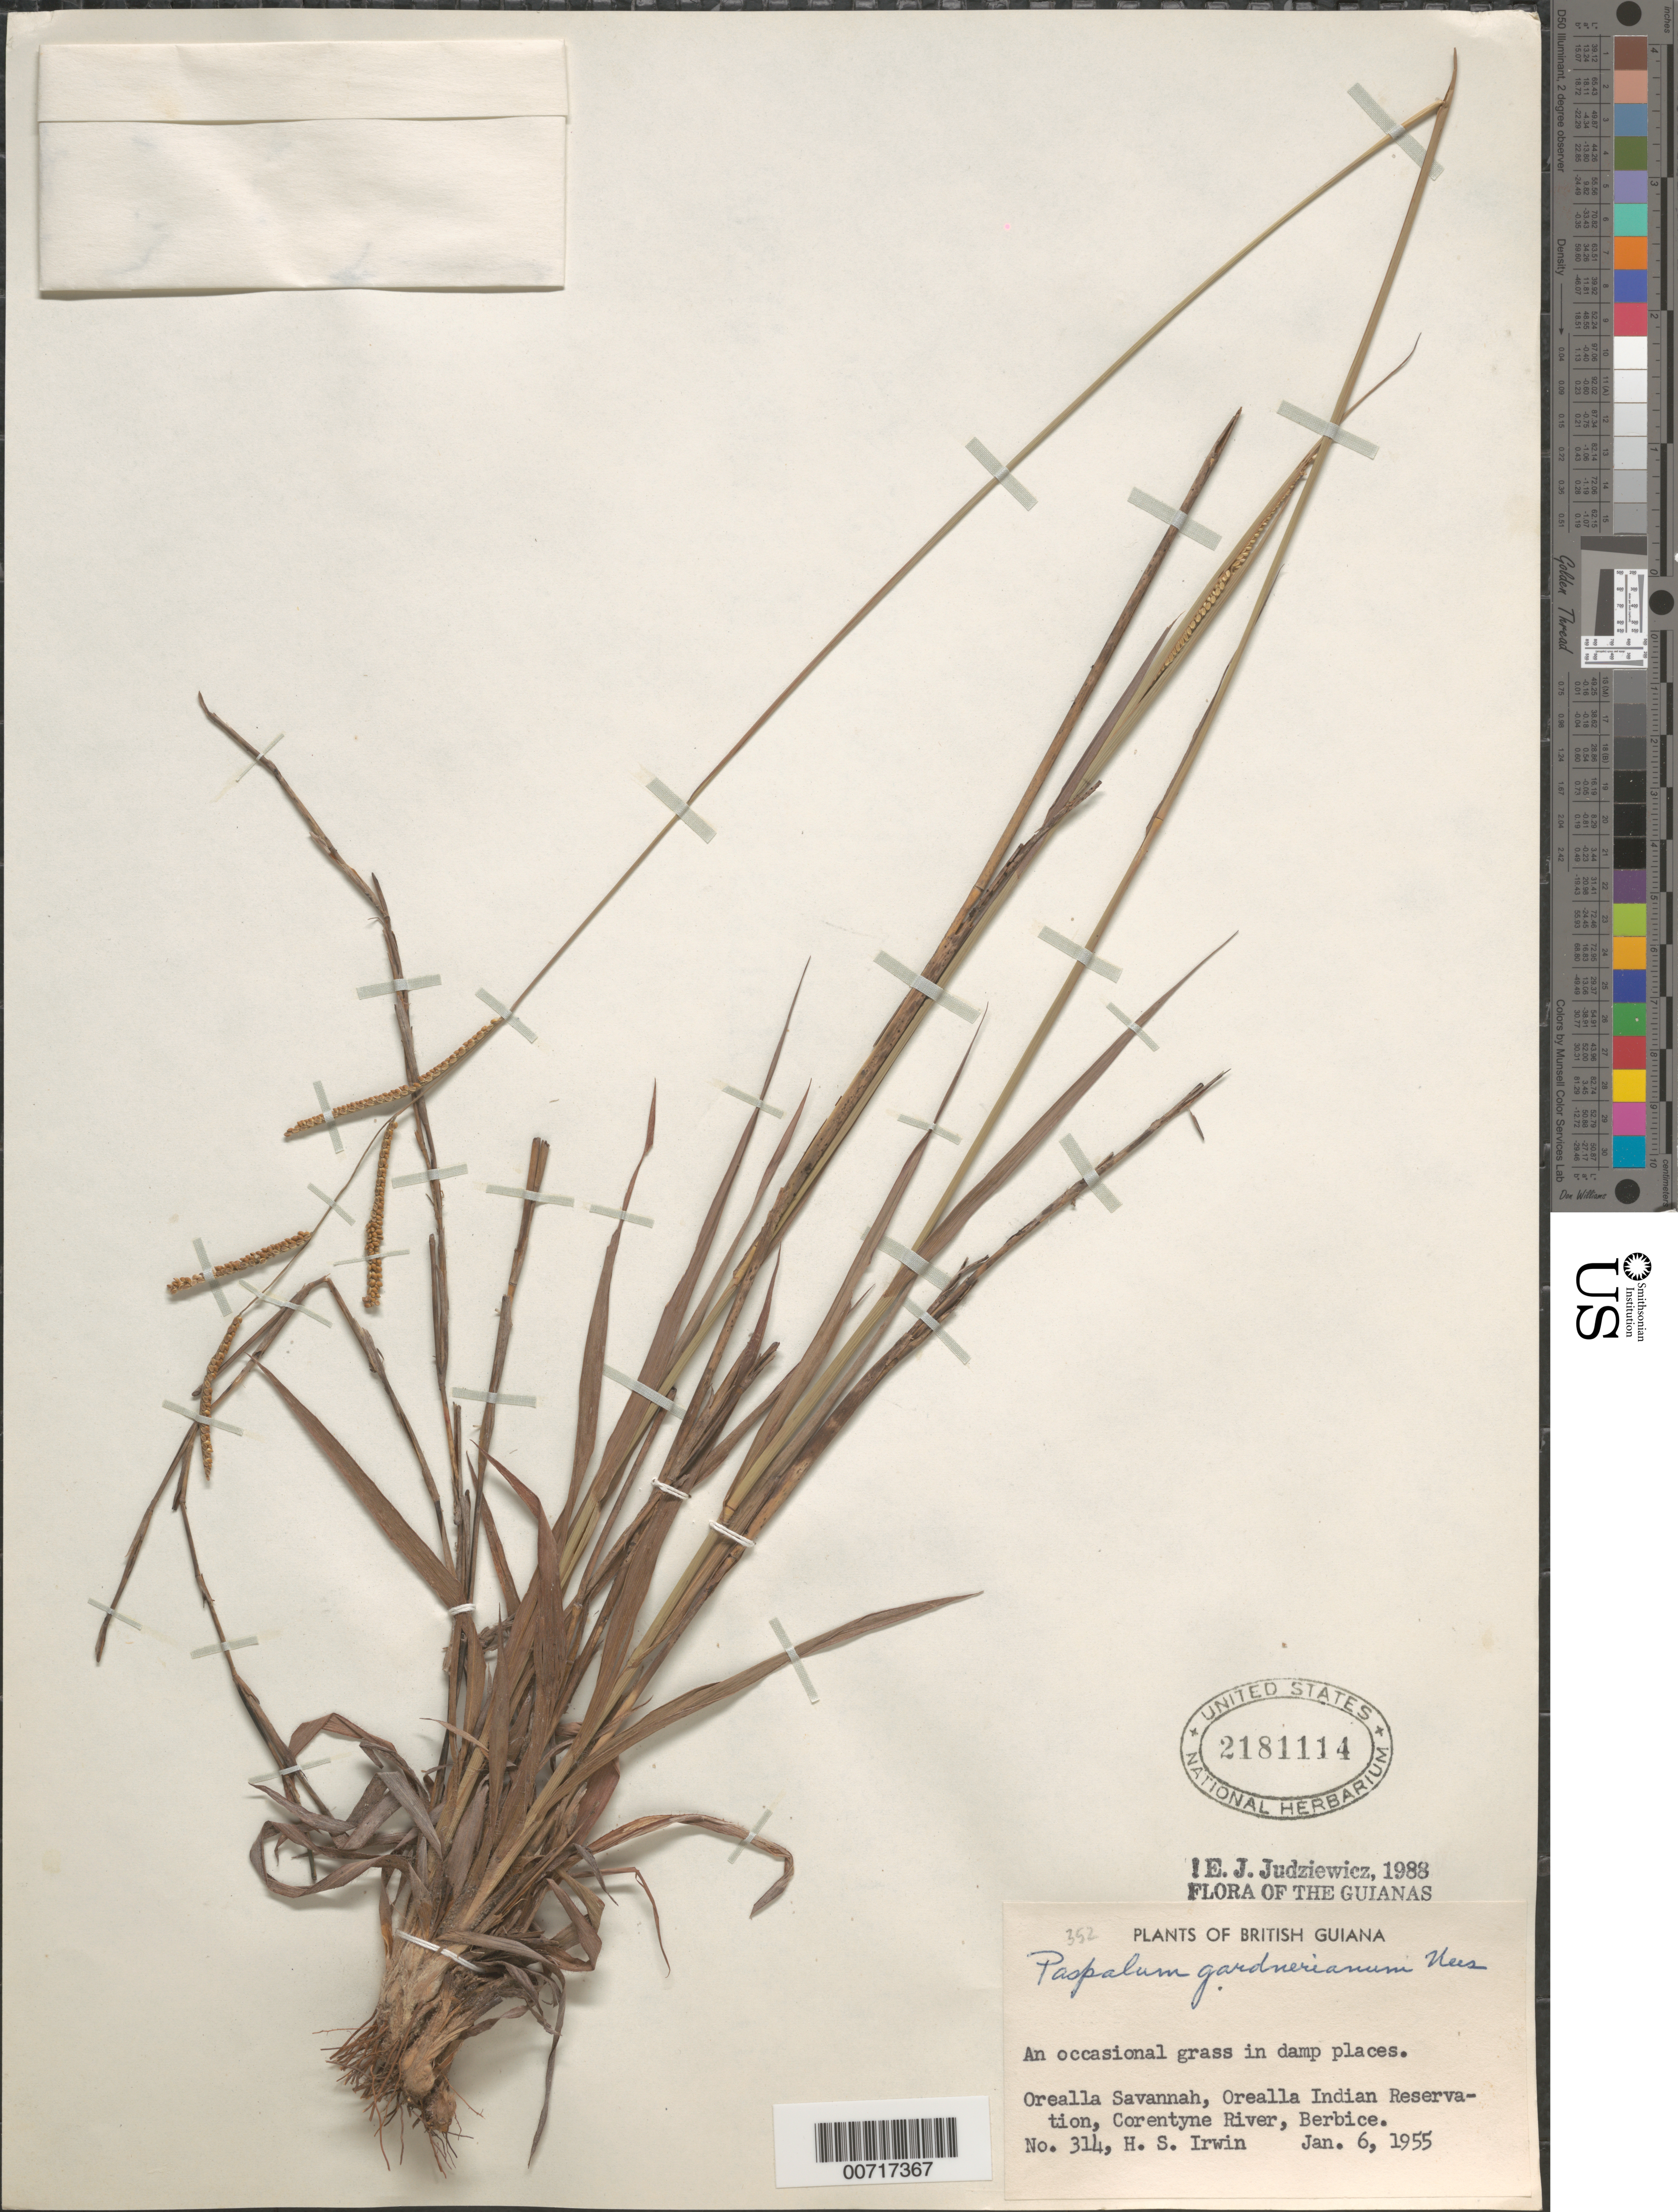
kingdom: Plantae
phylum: Tracheophyta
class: Liliopsida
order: Poales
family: Poaceae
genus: Paspalum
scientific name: Paspalum gardnerianum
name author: Nees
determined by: Judziewicz, E. J.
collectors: H. Irwin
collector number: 314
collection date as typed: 6-Jan-55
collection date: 1955-01-06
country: Guyana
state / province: E. Berbice-Corentyne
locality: Orealla Savanna, Orealla Indian Reservation, Corentyne River, Berbice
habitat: Damp places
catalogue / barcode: US 2181114